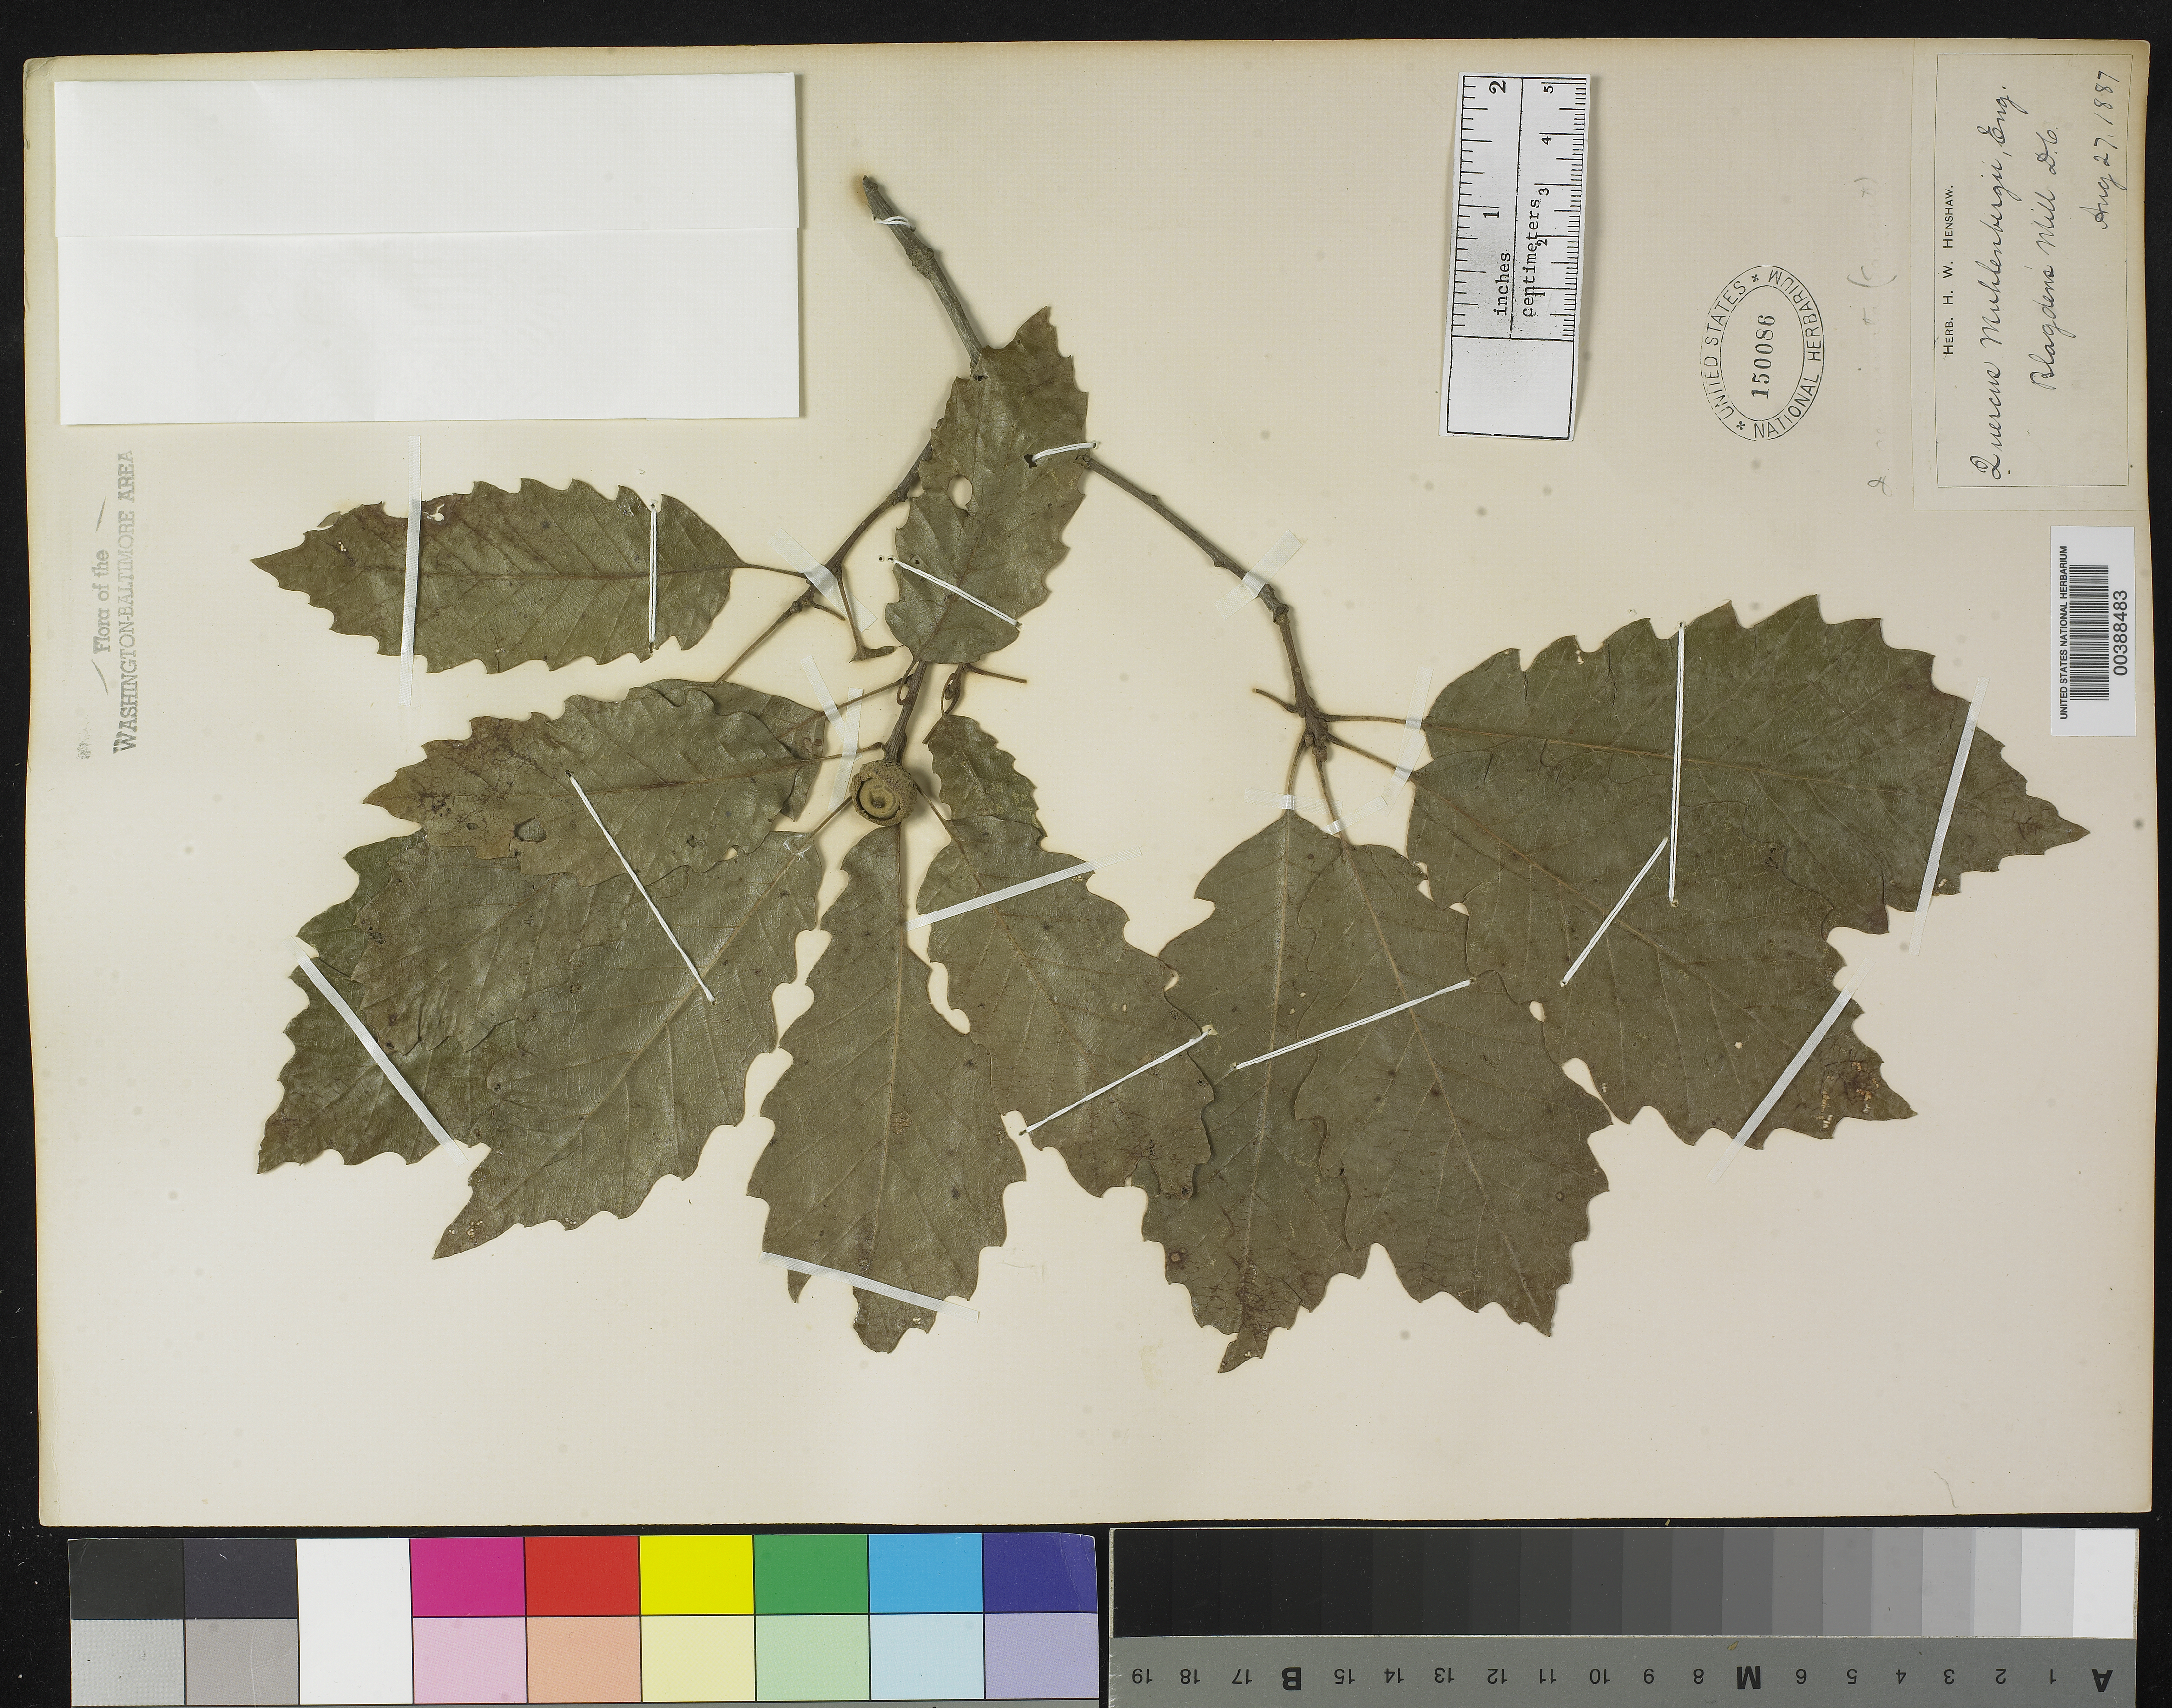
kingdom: Plantae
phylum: Tracheophyta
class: Magnoliopsida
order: Fagales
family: Fagaceae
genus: Quercus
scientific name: Quercus muehlenbergii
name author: Engelm.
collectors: H. Henshaw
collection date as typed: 27 Aug 1887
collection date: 1887-08-27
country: United States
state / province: District of Columbia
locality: Blagden's mill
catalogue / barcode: US 150086